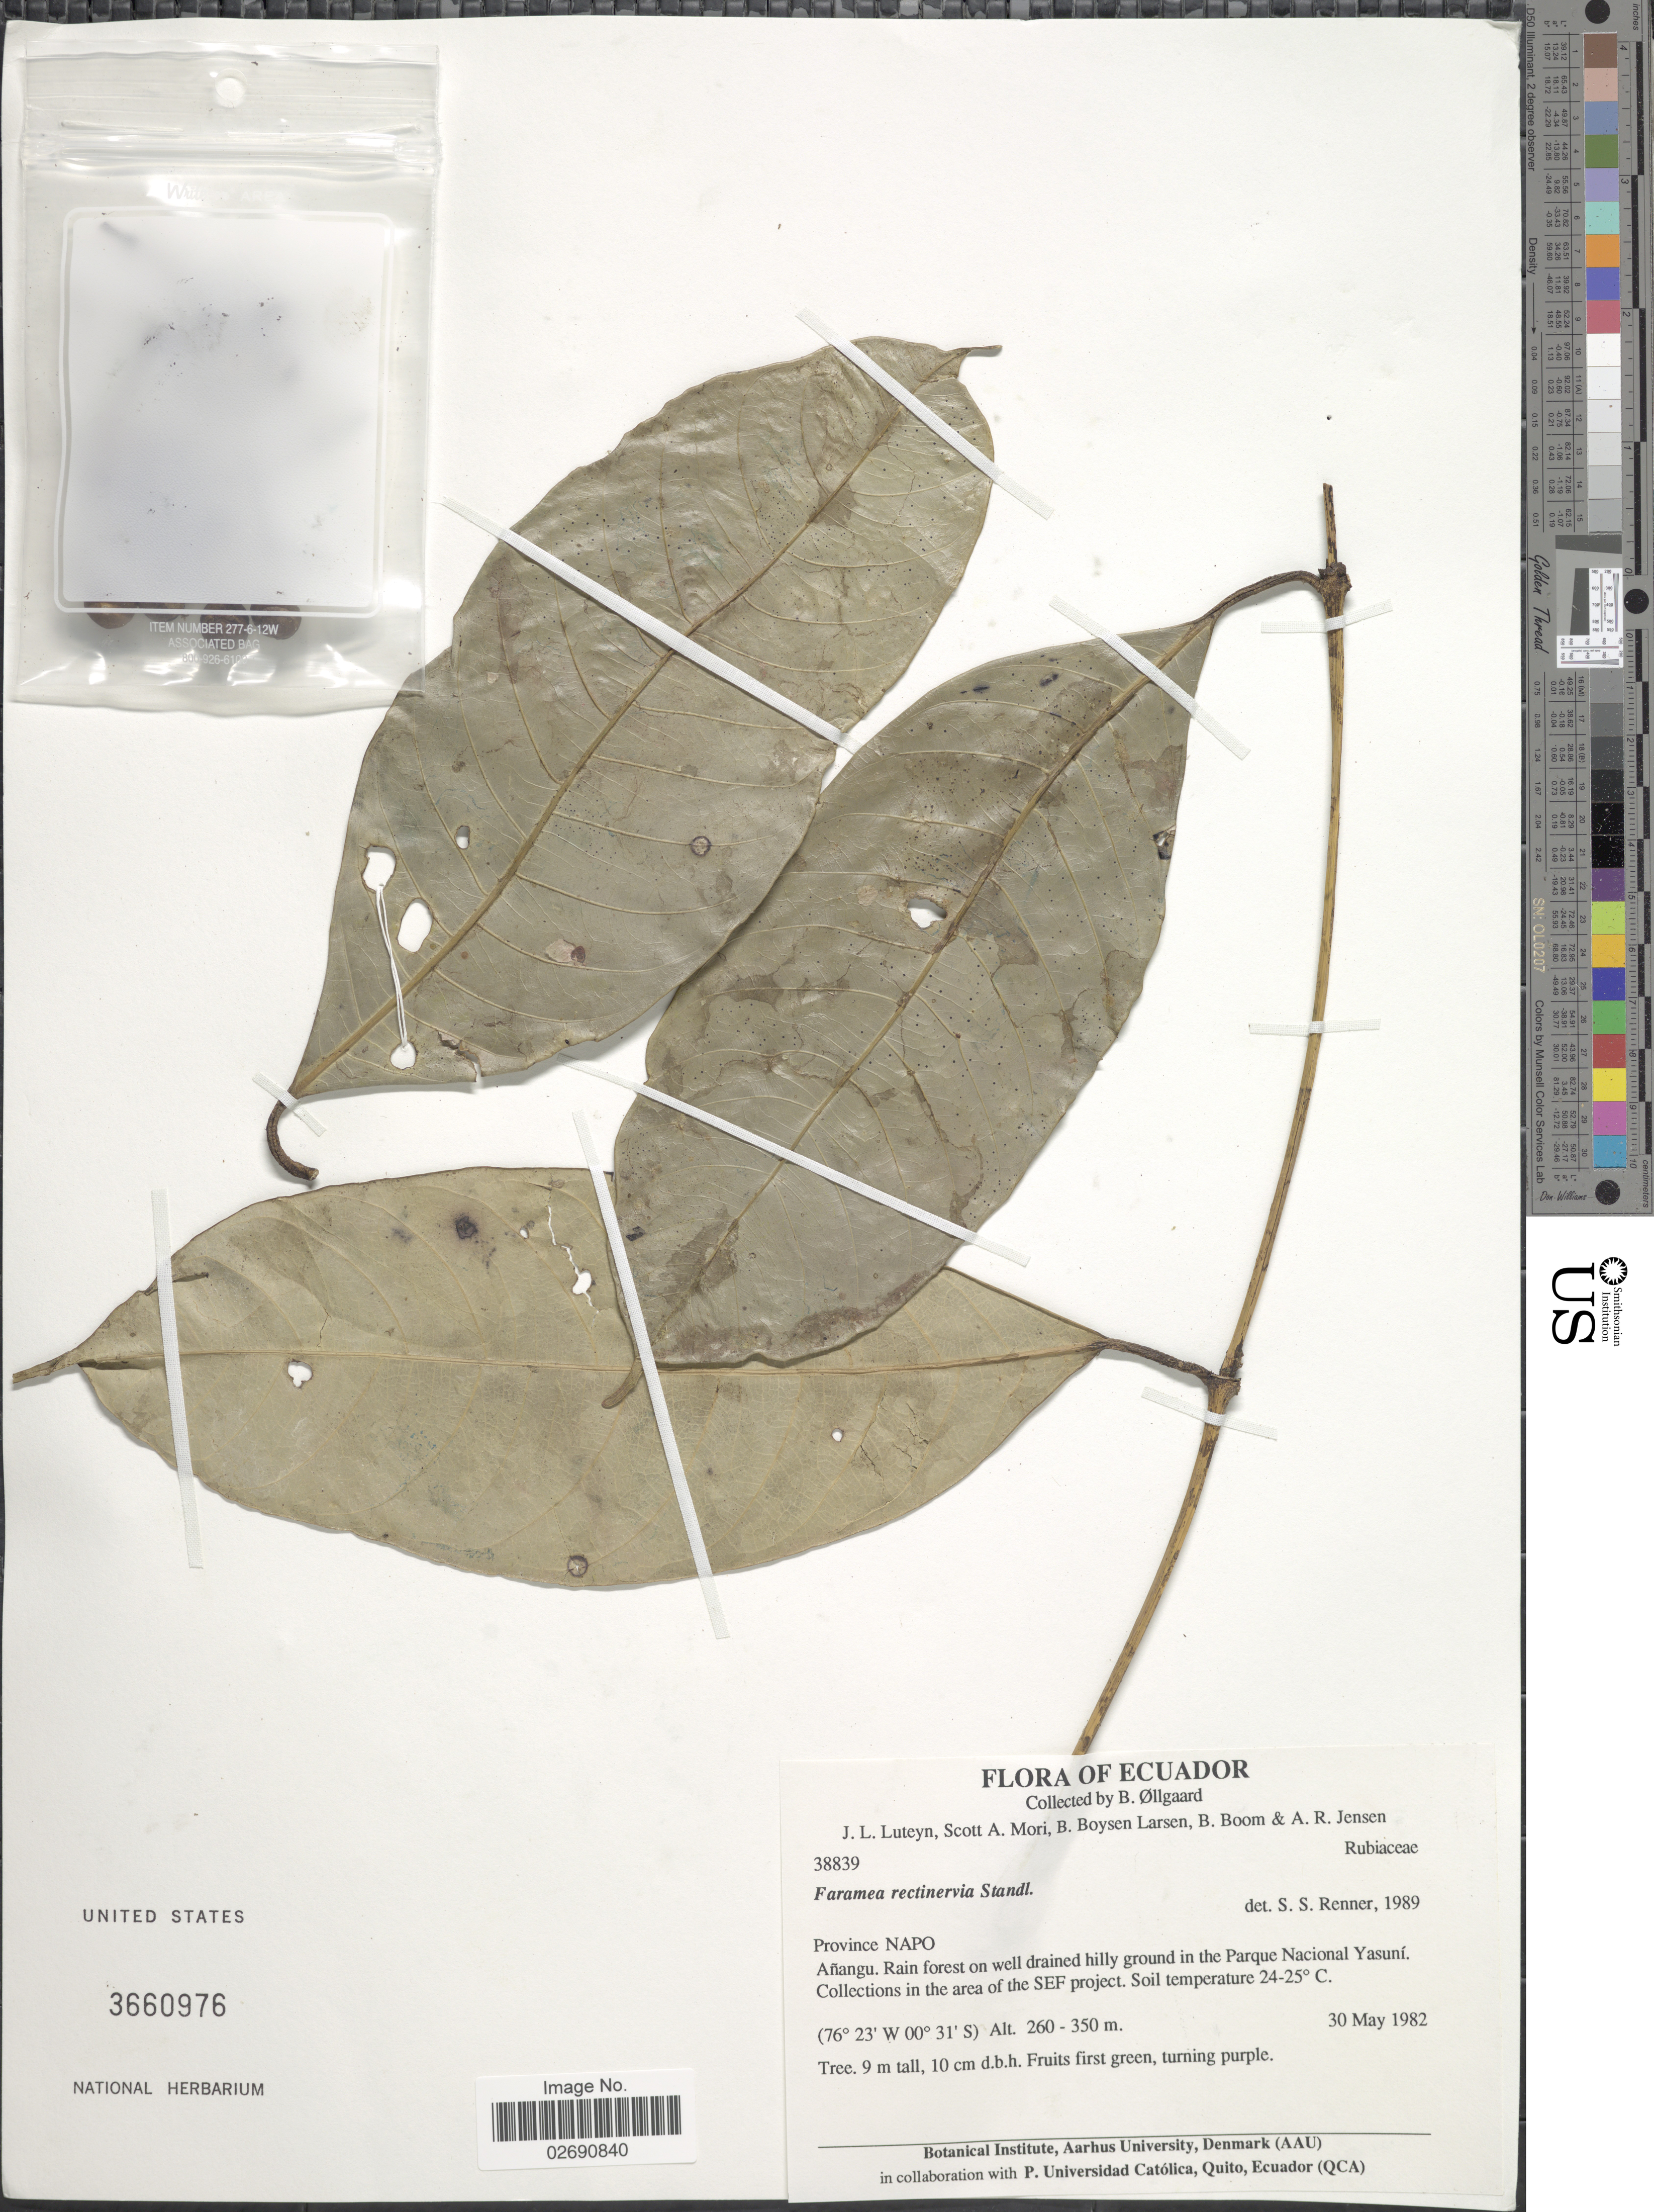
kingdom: Plantae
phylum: Tracheophyta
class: Magnoliopsida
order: Gentianales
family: Rubiaceae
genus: Faramea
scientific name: Faramea rectinervia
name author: Standl.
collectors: B. Øllgaard, J. L. Luteyn, S. Mori, B. Boysen Larsen & et al.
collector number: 38839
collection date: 1982-05-30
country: Ecuador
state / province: Napo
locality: Anangu. Rain forest on well drained hilly ground in the Parque Nacional Yasuni. Collections in the area of the sEF project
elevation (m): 260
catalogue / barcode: US 3660976